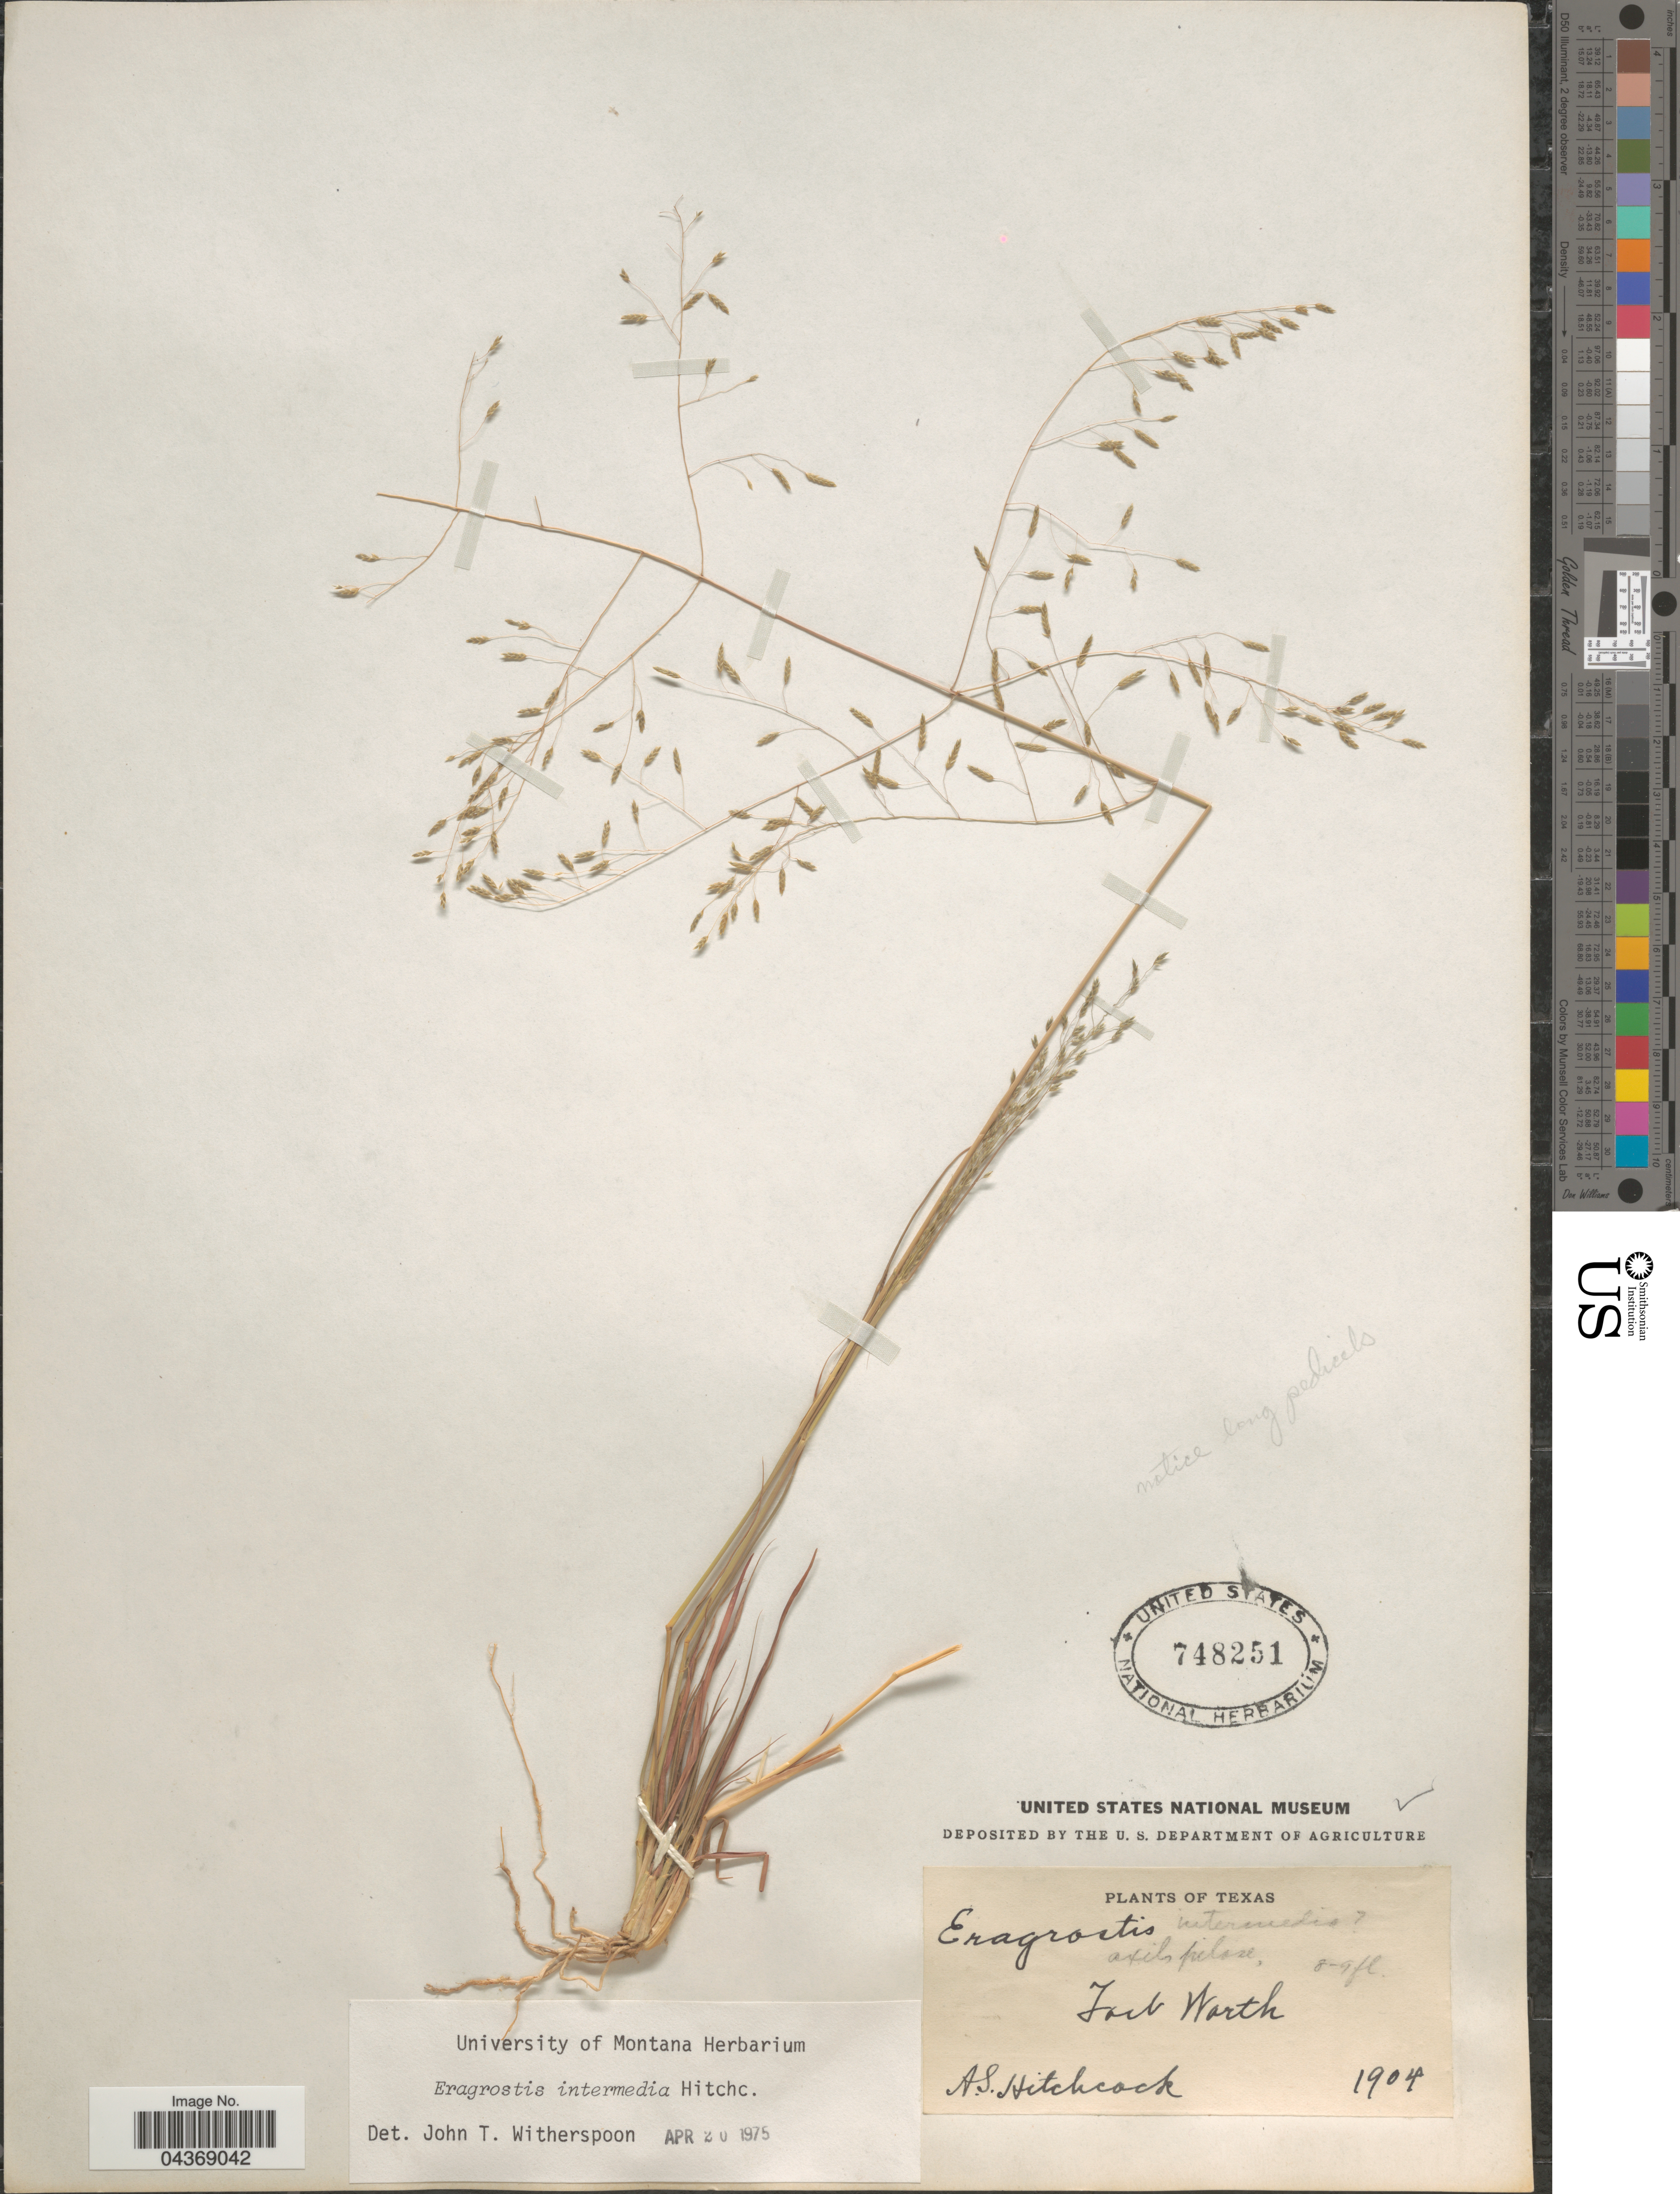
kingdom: Plantae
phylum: Tracheophyta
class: Liliopsida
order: Poales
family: Poaceae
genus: Eragrostis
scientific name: Eragrostis intermedia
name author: Hitchc.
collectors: A. S. Hitchcock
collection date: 1904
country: United States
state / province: Texas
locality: Fort Worth.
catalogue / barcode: US 748251